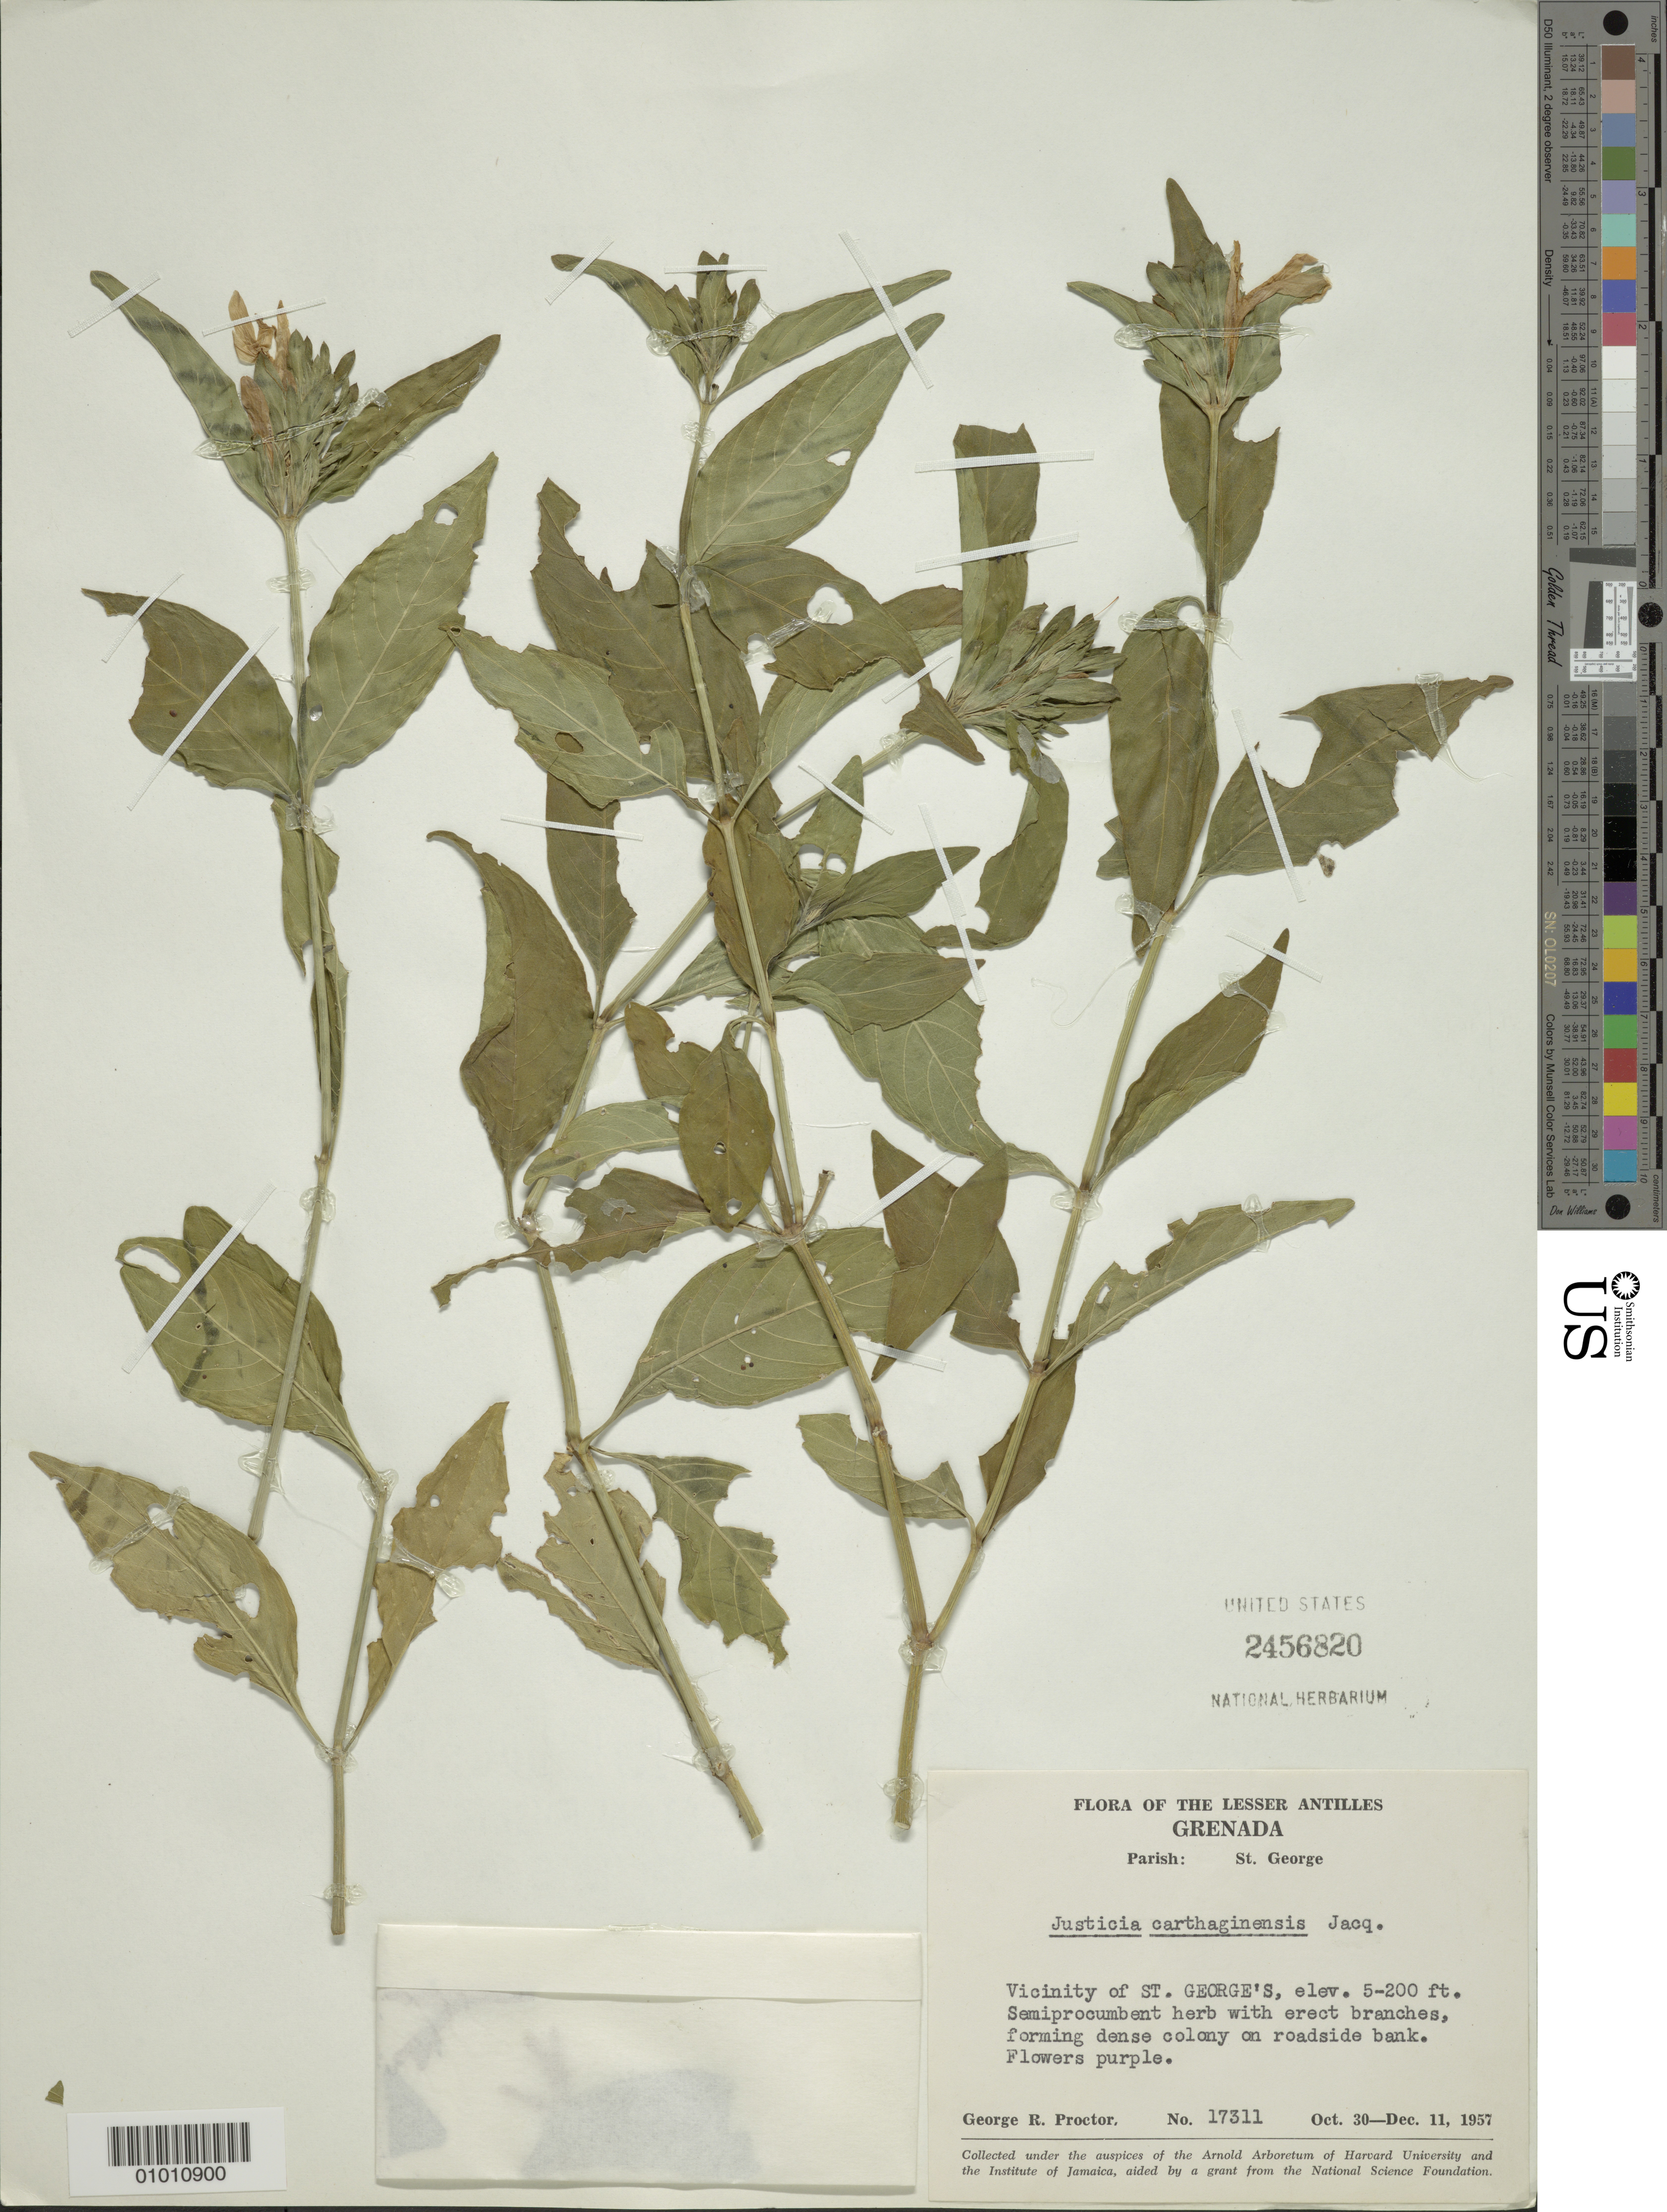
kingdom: Plantae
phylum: Tracheophyta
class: Magnoliopsida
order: Lamiales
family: Acanthaceae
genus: Justicia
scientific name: Justicia carthaginensis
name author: Jacq.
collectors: G. R. Proctor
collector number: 17311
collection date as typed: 30 Oct 1957 to 11 Dec 1957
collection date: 1957-10-30/1957-12-11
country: Grenada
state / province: Saint George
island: Grenada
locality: Vicinity of St. George's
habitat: Roadside bank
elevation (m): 2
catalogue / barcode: US 2456820